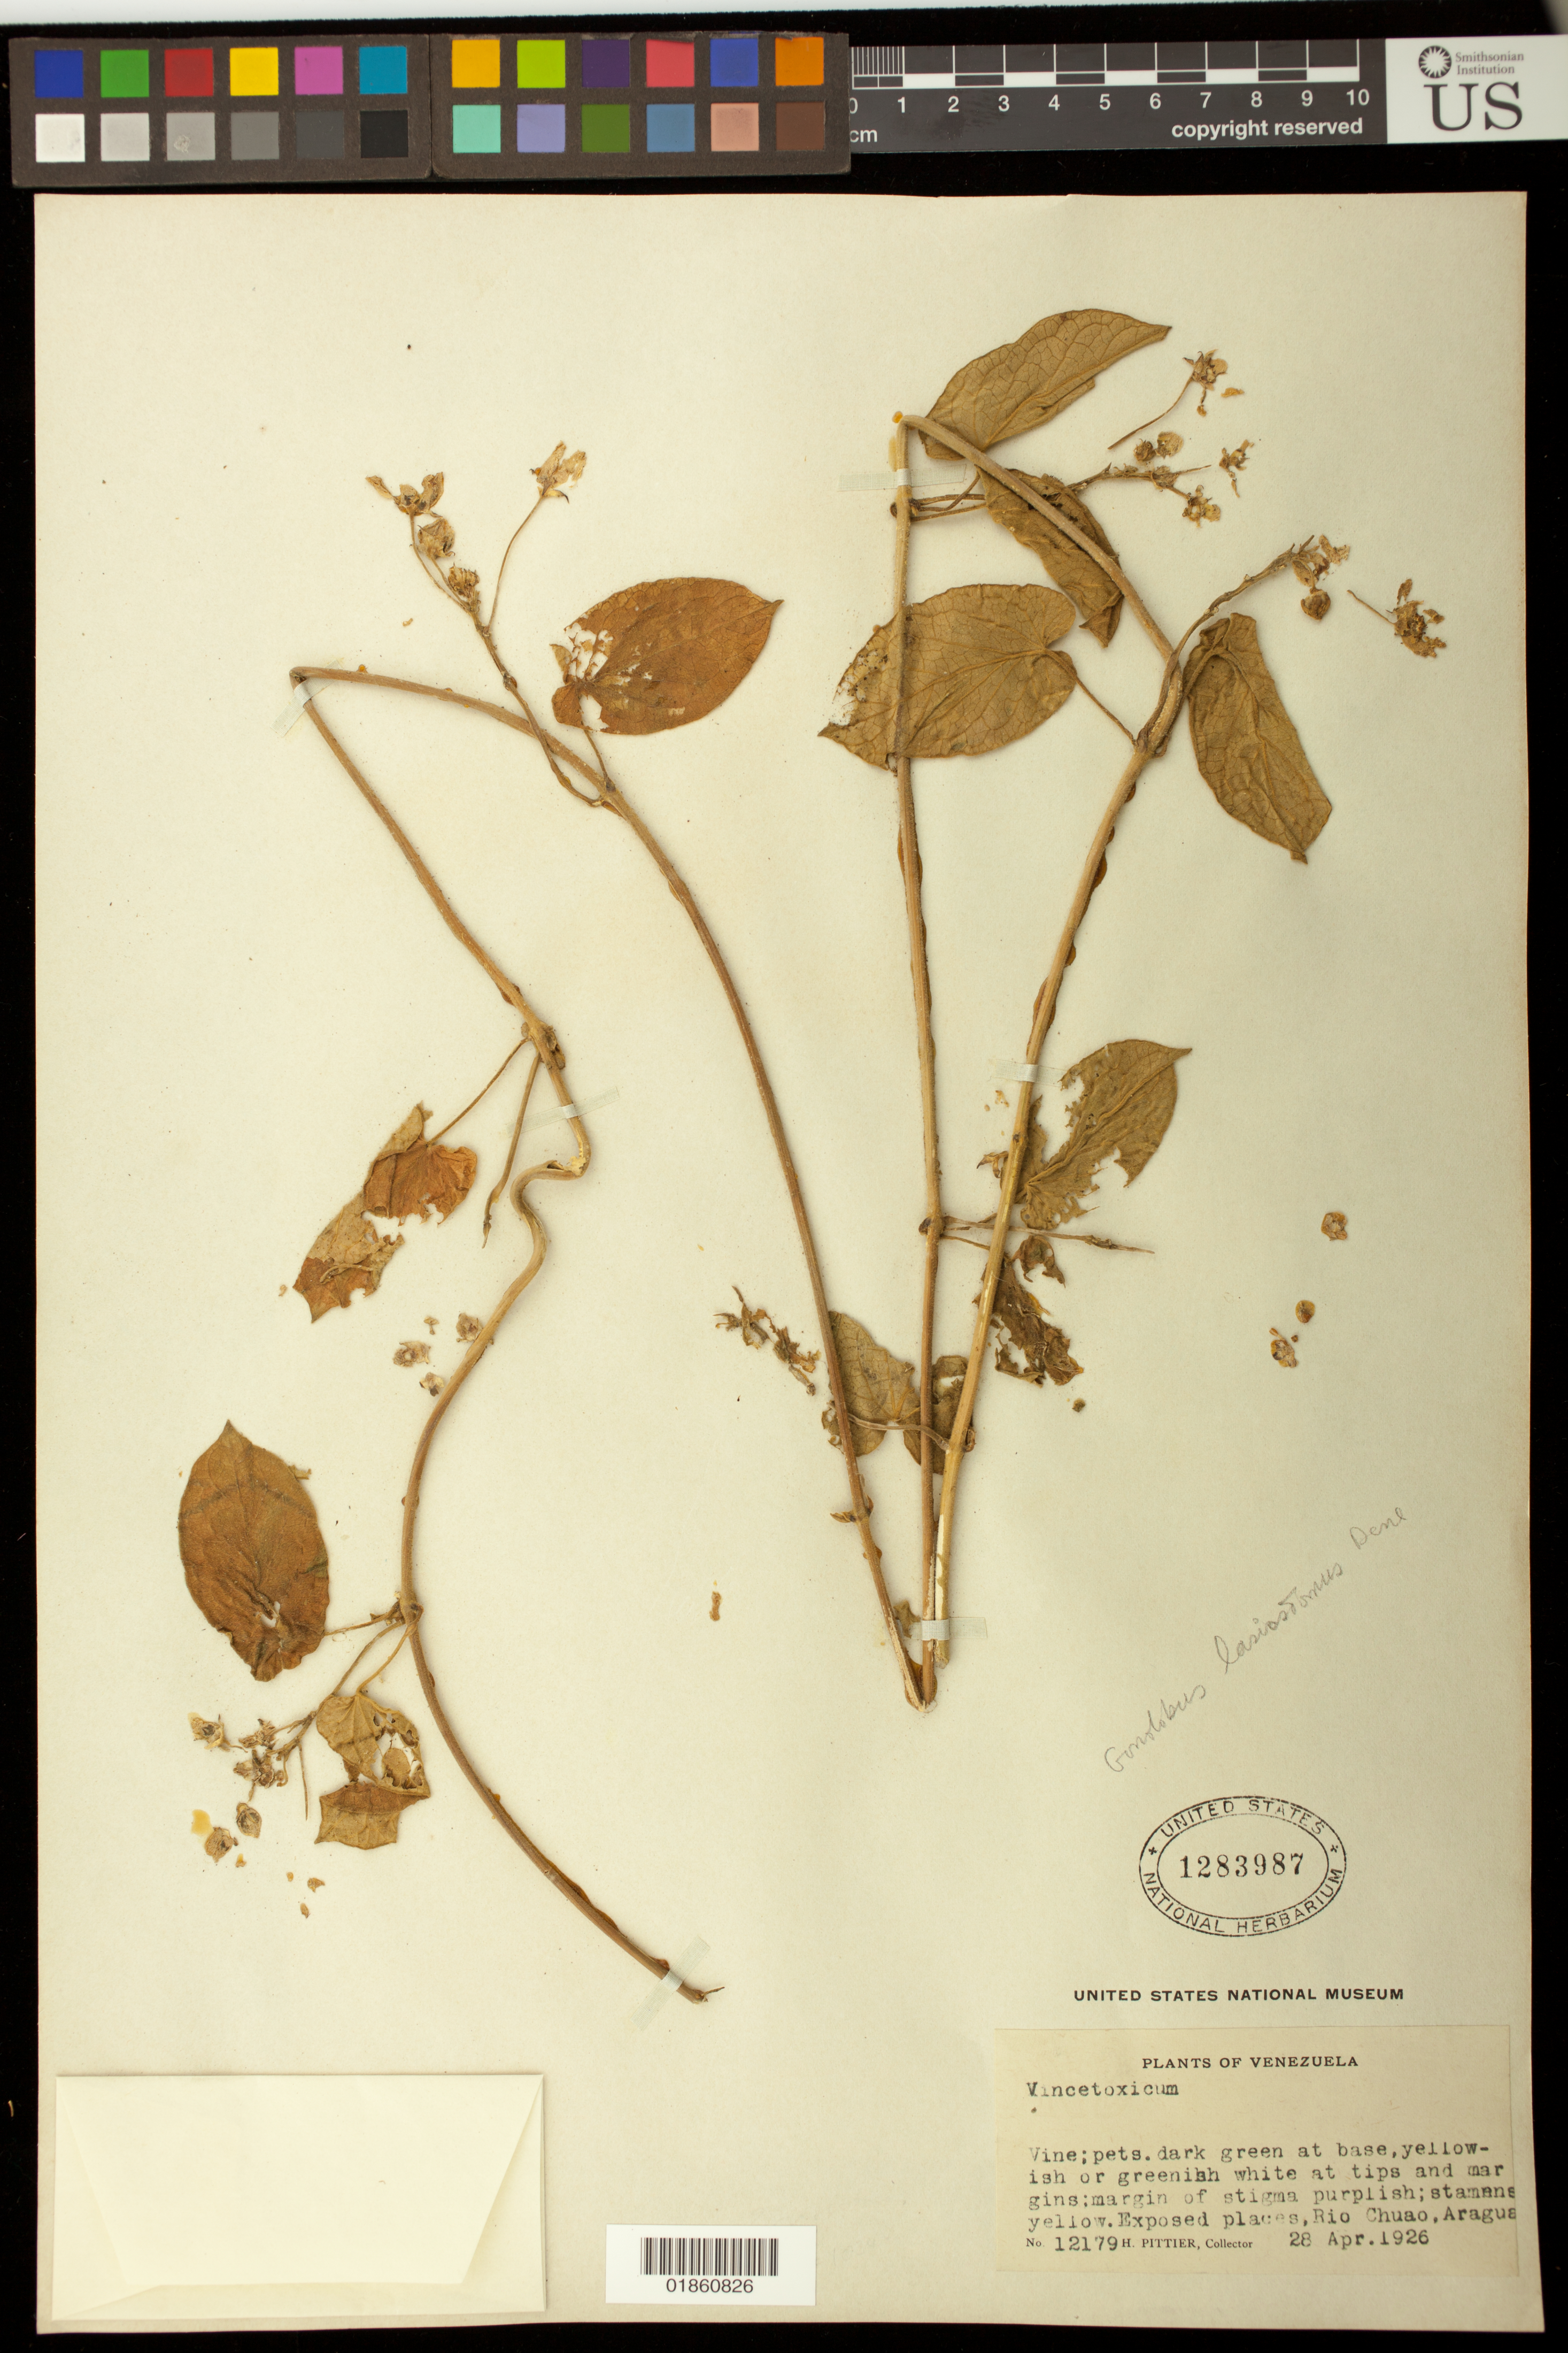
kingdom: Plantae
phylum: Tracheophyta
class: Magnoliopsida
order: Gentianales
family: Apocynaceae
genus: Gonolobus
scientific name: Gonolobus lasiostomus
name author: Decne.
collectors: H. F. Pittier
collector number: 12179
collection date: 1926-04-28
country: Venezuela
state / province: Aragua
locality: Rio Chuao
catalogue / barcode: US 1283987